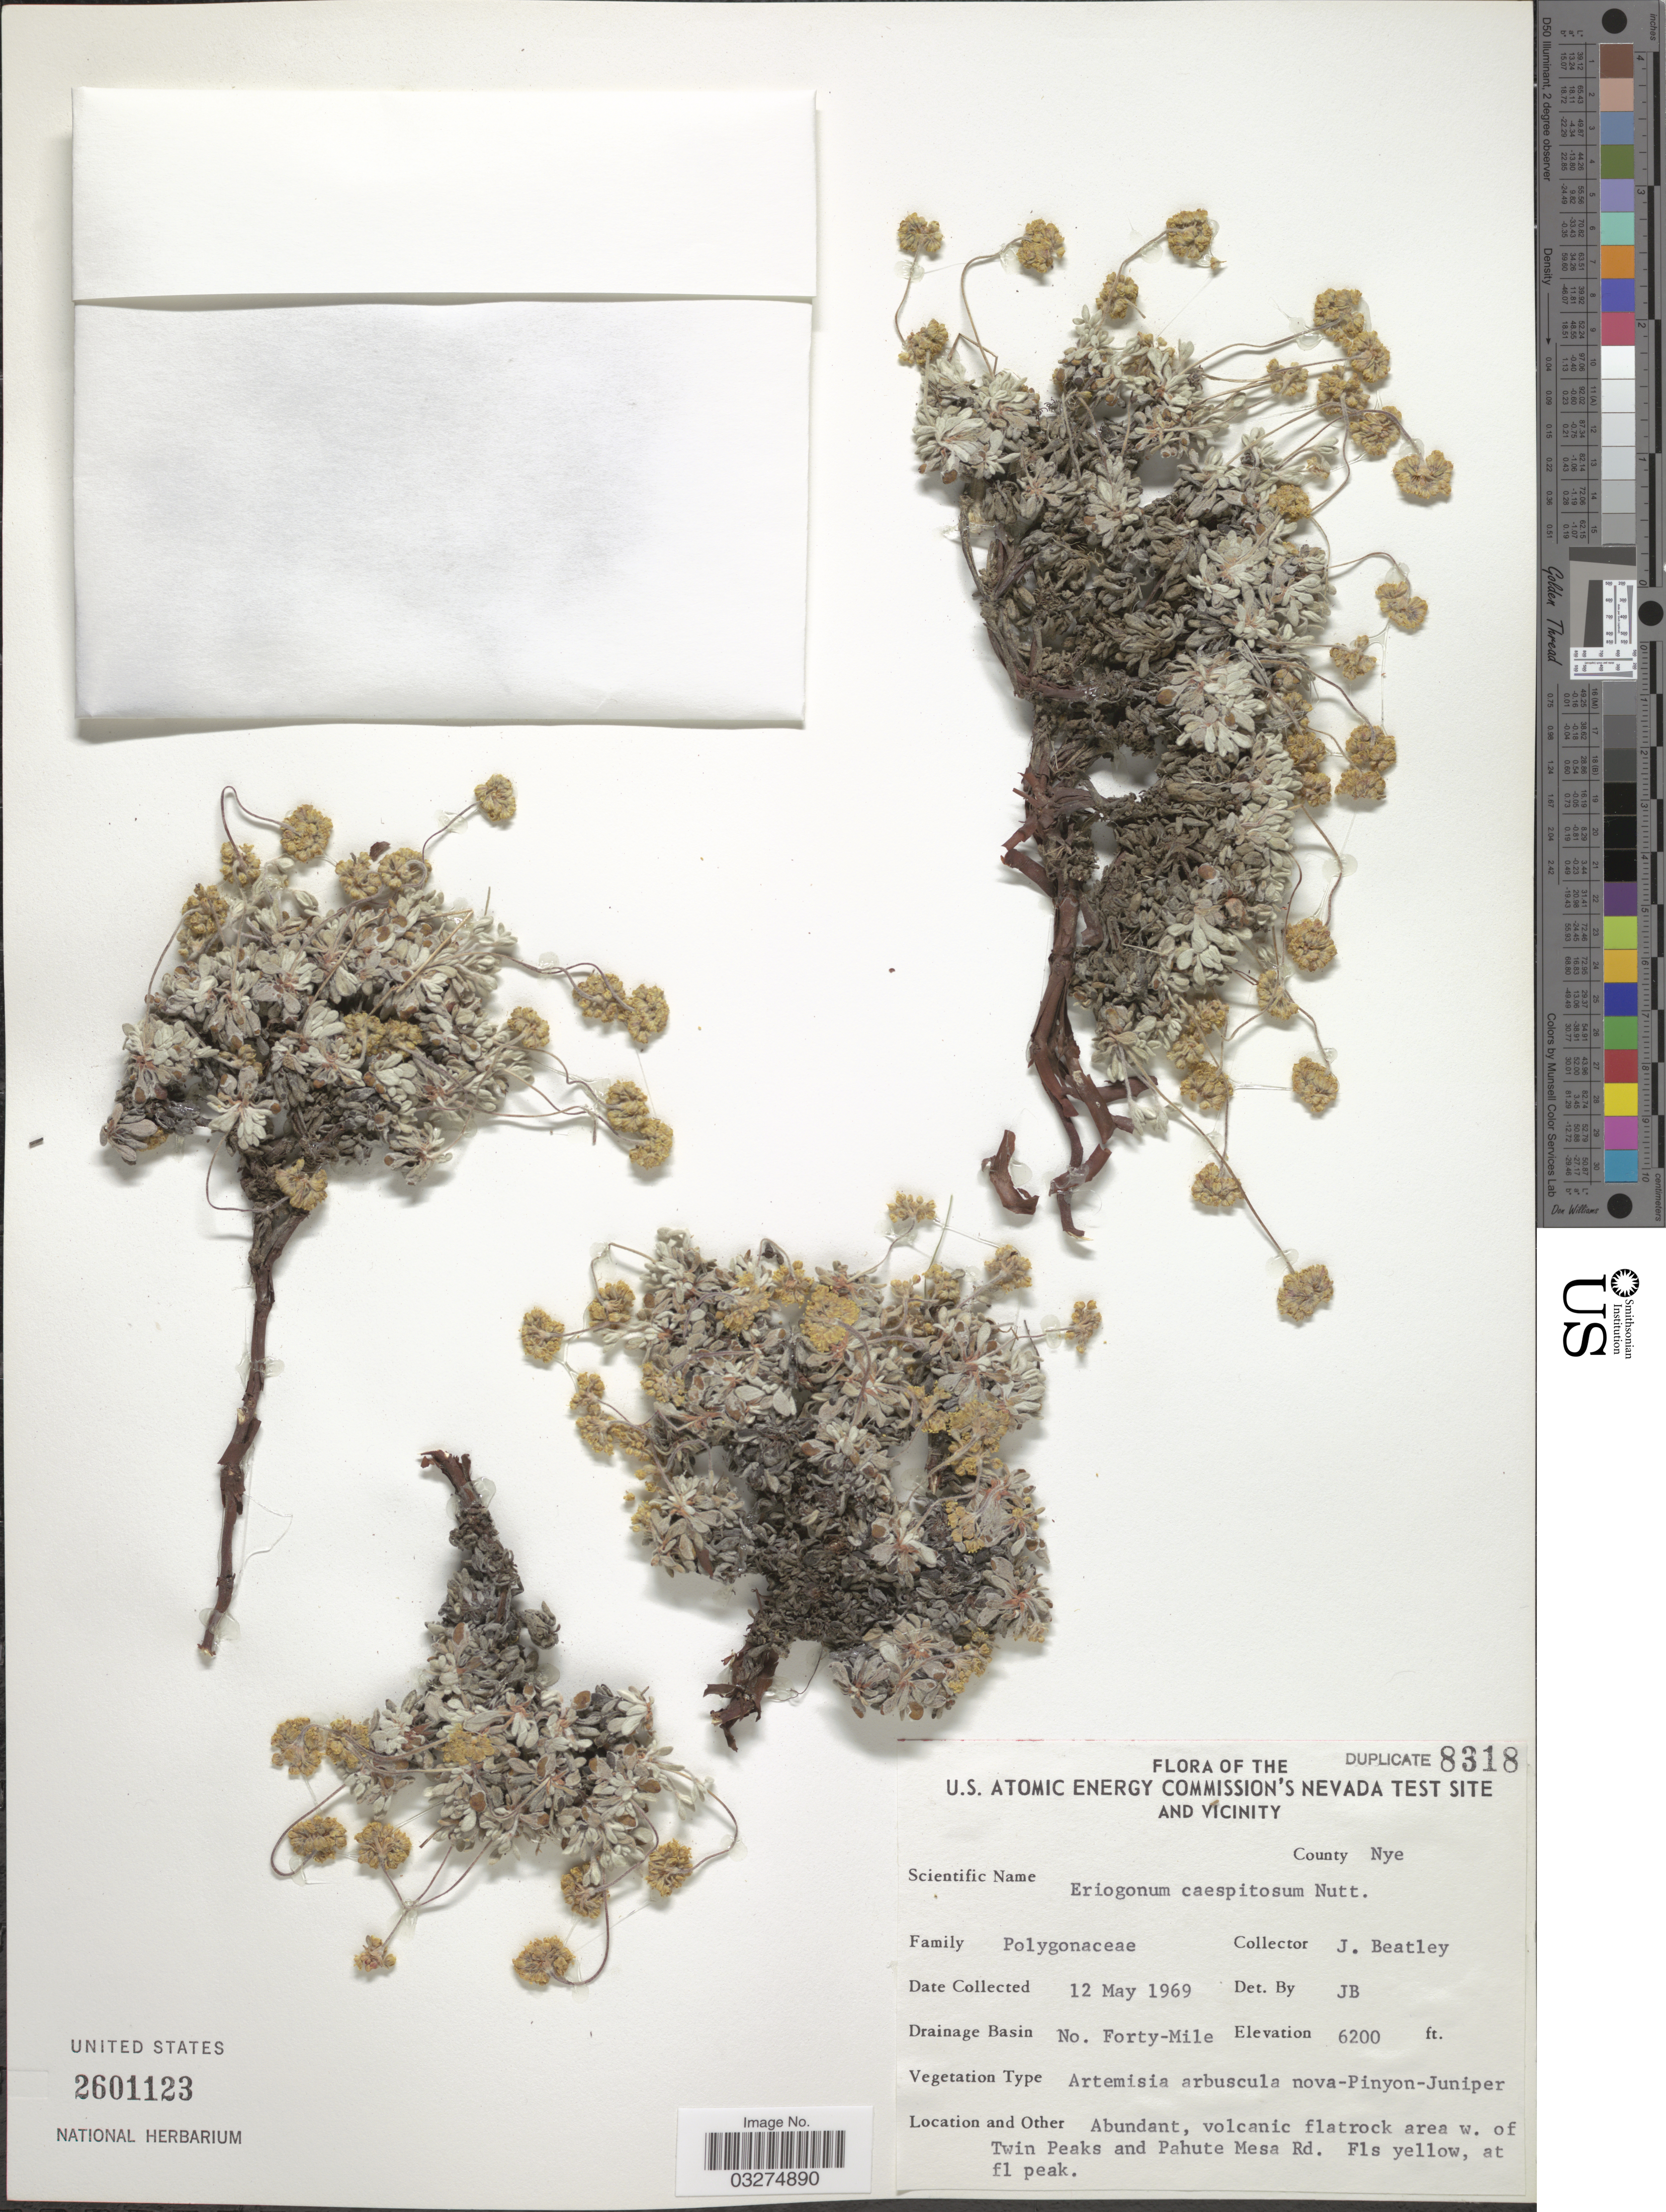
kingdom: Plantae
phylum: Tracheophyta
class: Magnoliopsida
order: Caryophyllales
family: Polygonaceae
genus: Eriogonum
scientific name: Eriogonum caespitosum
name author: Nutt.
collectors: J. C. Beatley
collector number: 8318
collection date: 1969-05-12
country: United States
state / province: Nevada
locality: U.S. Atomic Energy Commission's Nevada Test Site and Vicinity. County Nye. Drainage Basin No. Forty-Mile. Abundant, volcanic flatrock area w. of Twin Peaks and Pahute Mesa Rd.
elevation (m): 1890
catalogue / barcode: US 2601123